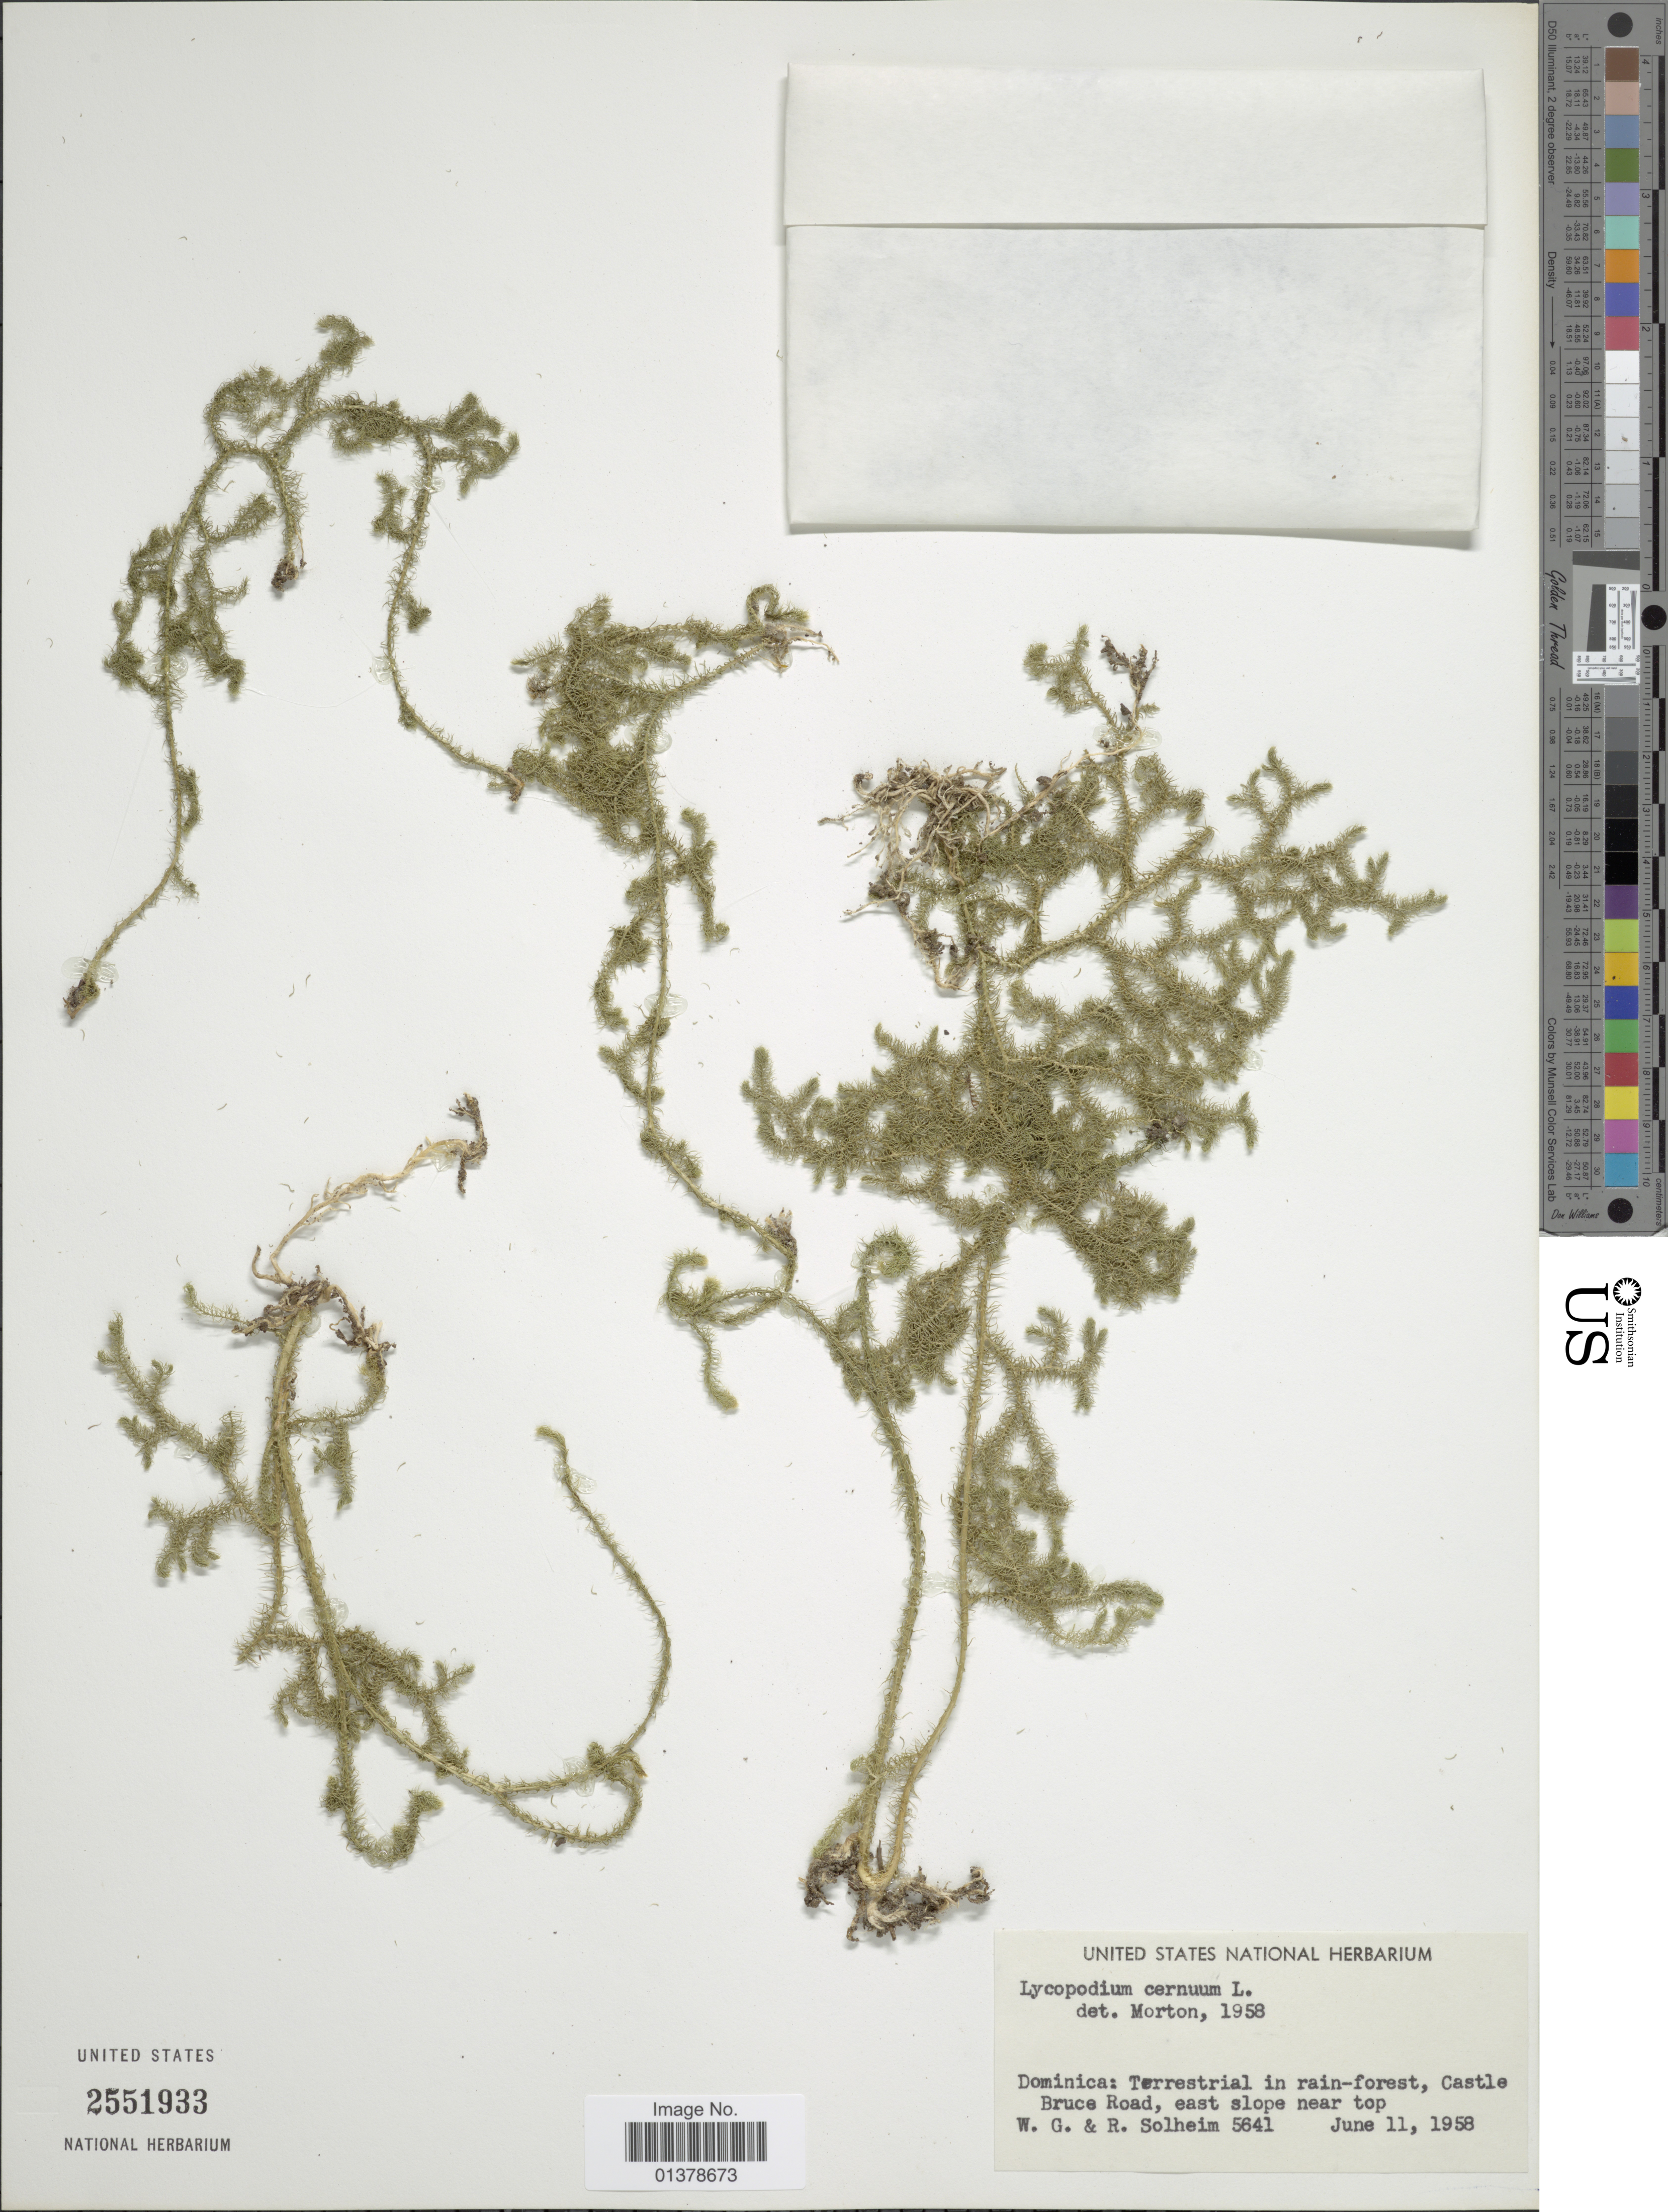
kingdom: Plantae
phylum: Tracheophyta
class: Lycopodiopsida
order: Lycopodiales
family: Lycopodiaceae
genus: Palhinhaea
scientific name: Palhinhaea cernua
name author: (L.) Vasc. & Franco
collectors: W. Solheim & R. Solheim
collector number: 5641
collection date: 1958-06-11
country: Dominica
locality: Terrestrial in rain-forest, Castle Bruce Road, east slope near top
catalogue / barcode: US 2551933